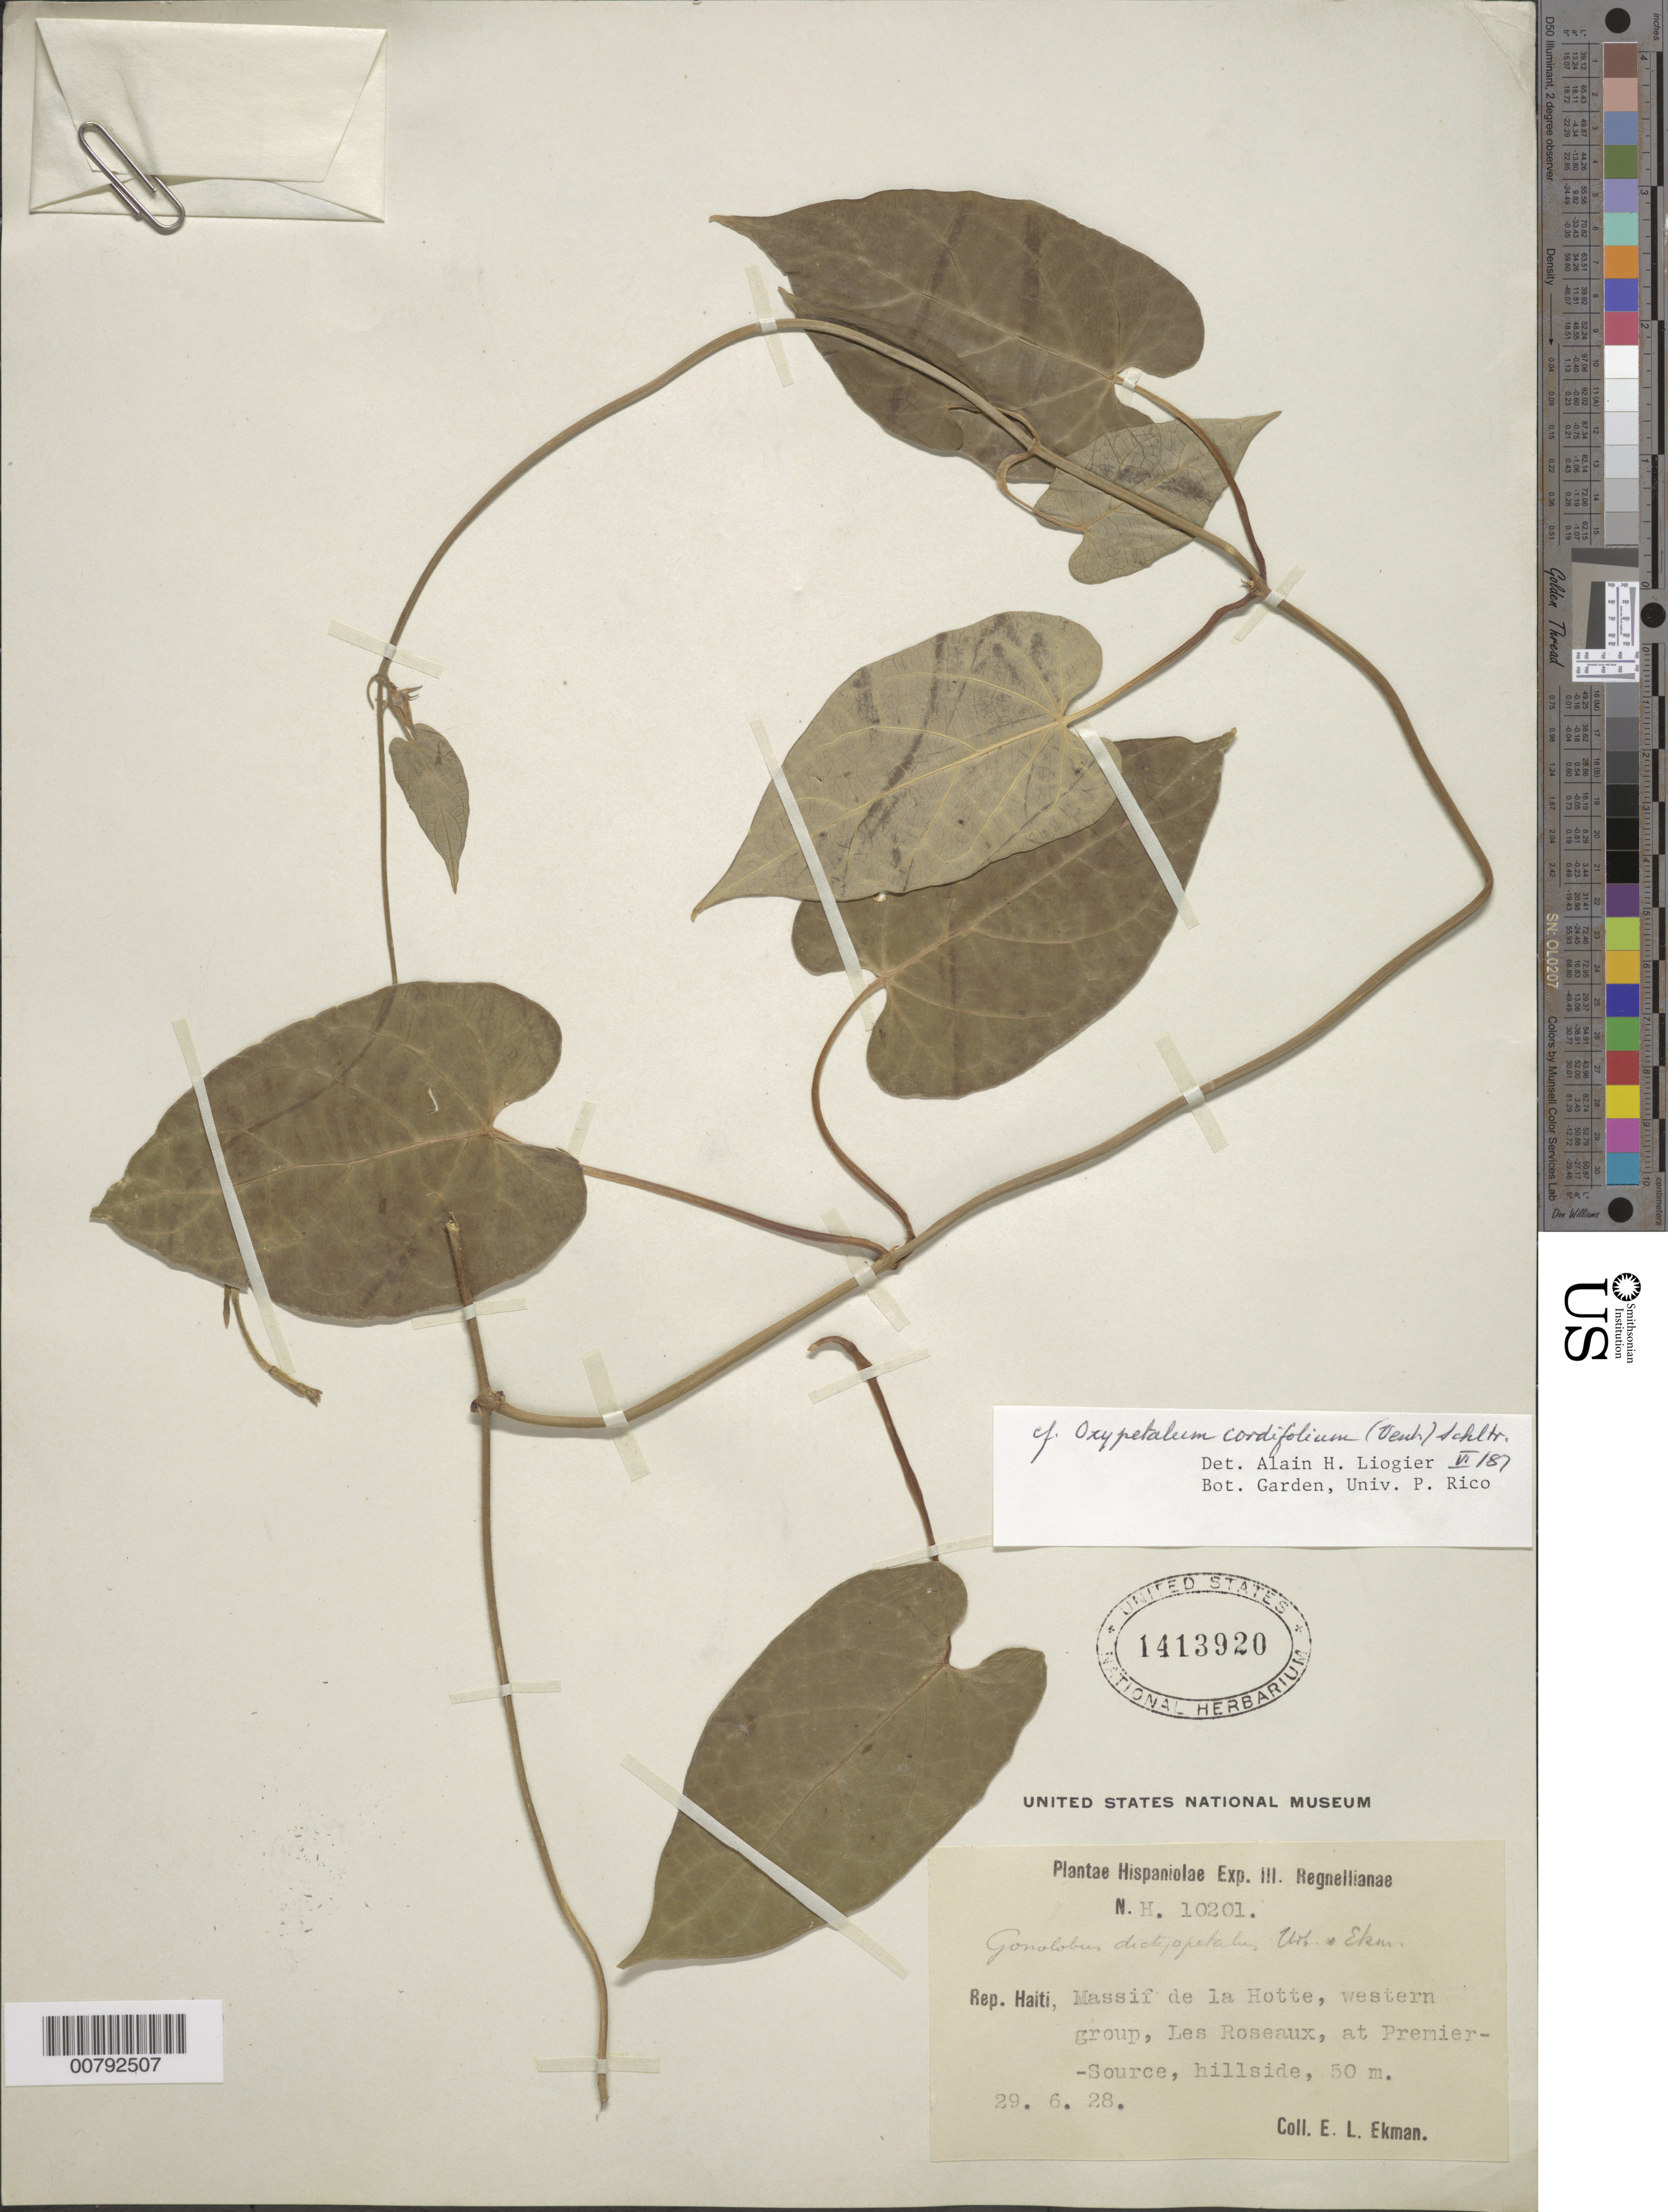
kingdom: Plantae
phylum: Tracheophyta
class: Magnoliopsida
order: Gentianales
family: Apocynaceae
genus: Oxypetalum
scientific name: Oxypetalum cordifolium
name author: (Vent.) Schltr.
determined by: Liogier, Alain H.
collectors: E. L. Ekman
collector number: H 10201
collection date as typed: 29 Jun 1928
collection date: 1928-06-29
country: Haiti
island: Hispaniola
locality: Massif de la Hotte, western group, Les Roseaux, at Premier-Source.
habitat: Hillside.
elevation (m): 50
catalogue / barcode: US 1413920